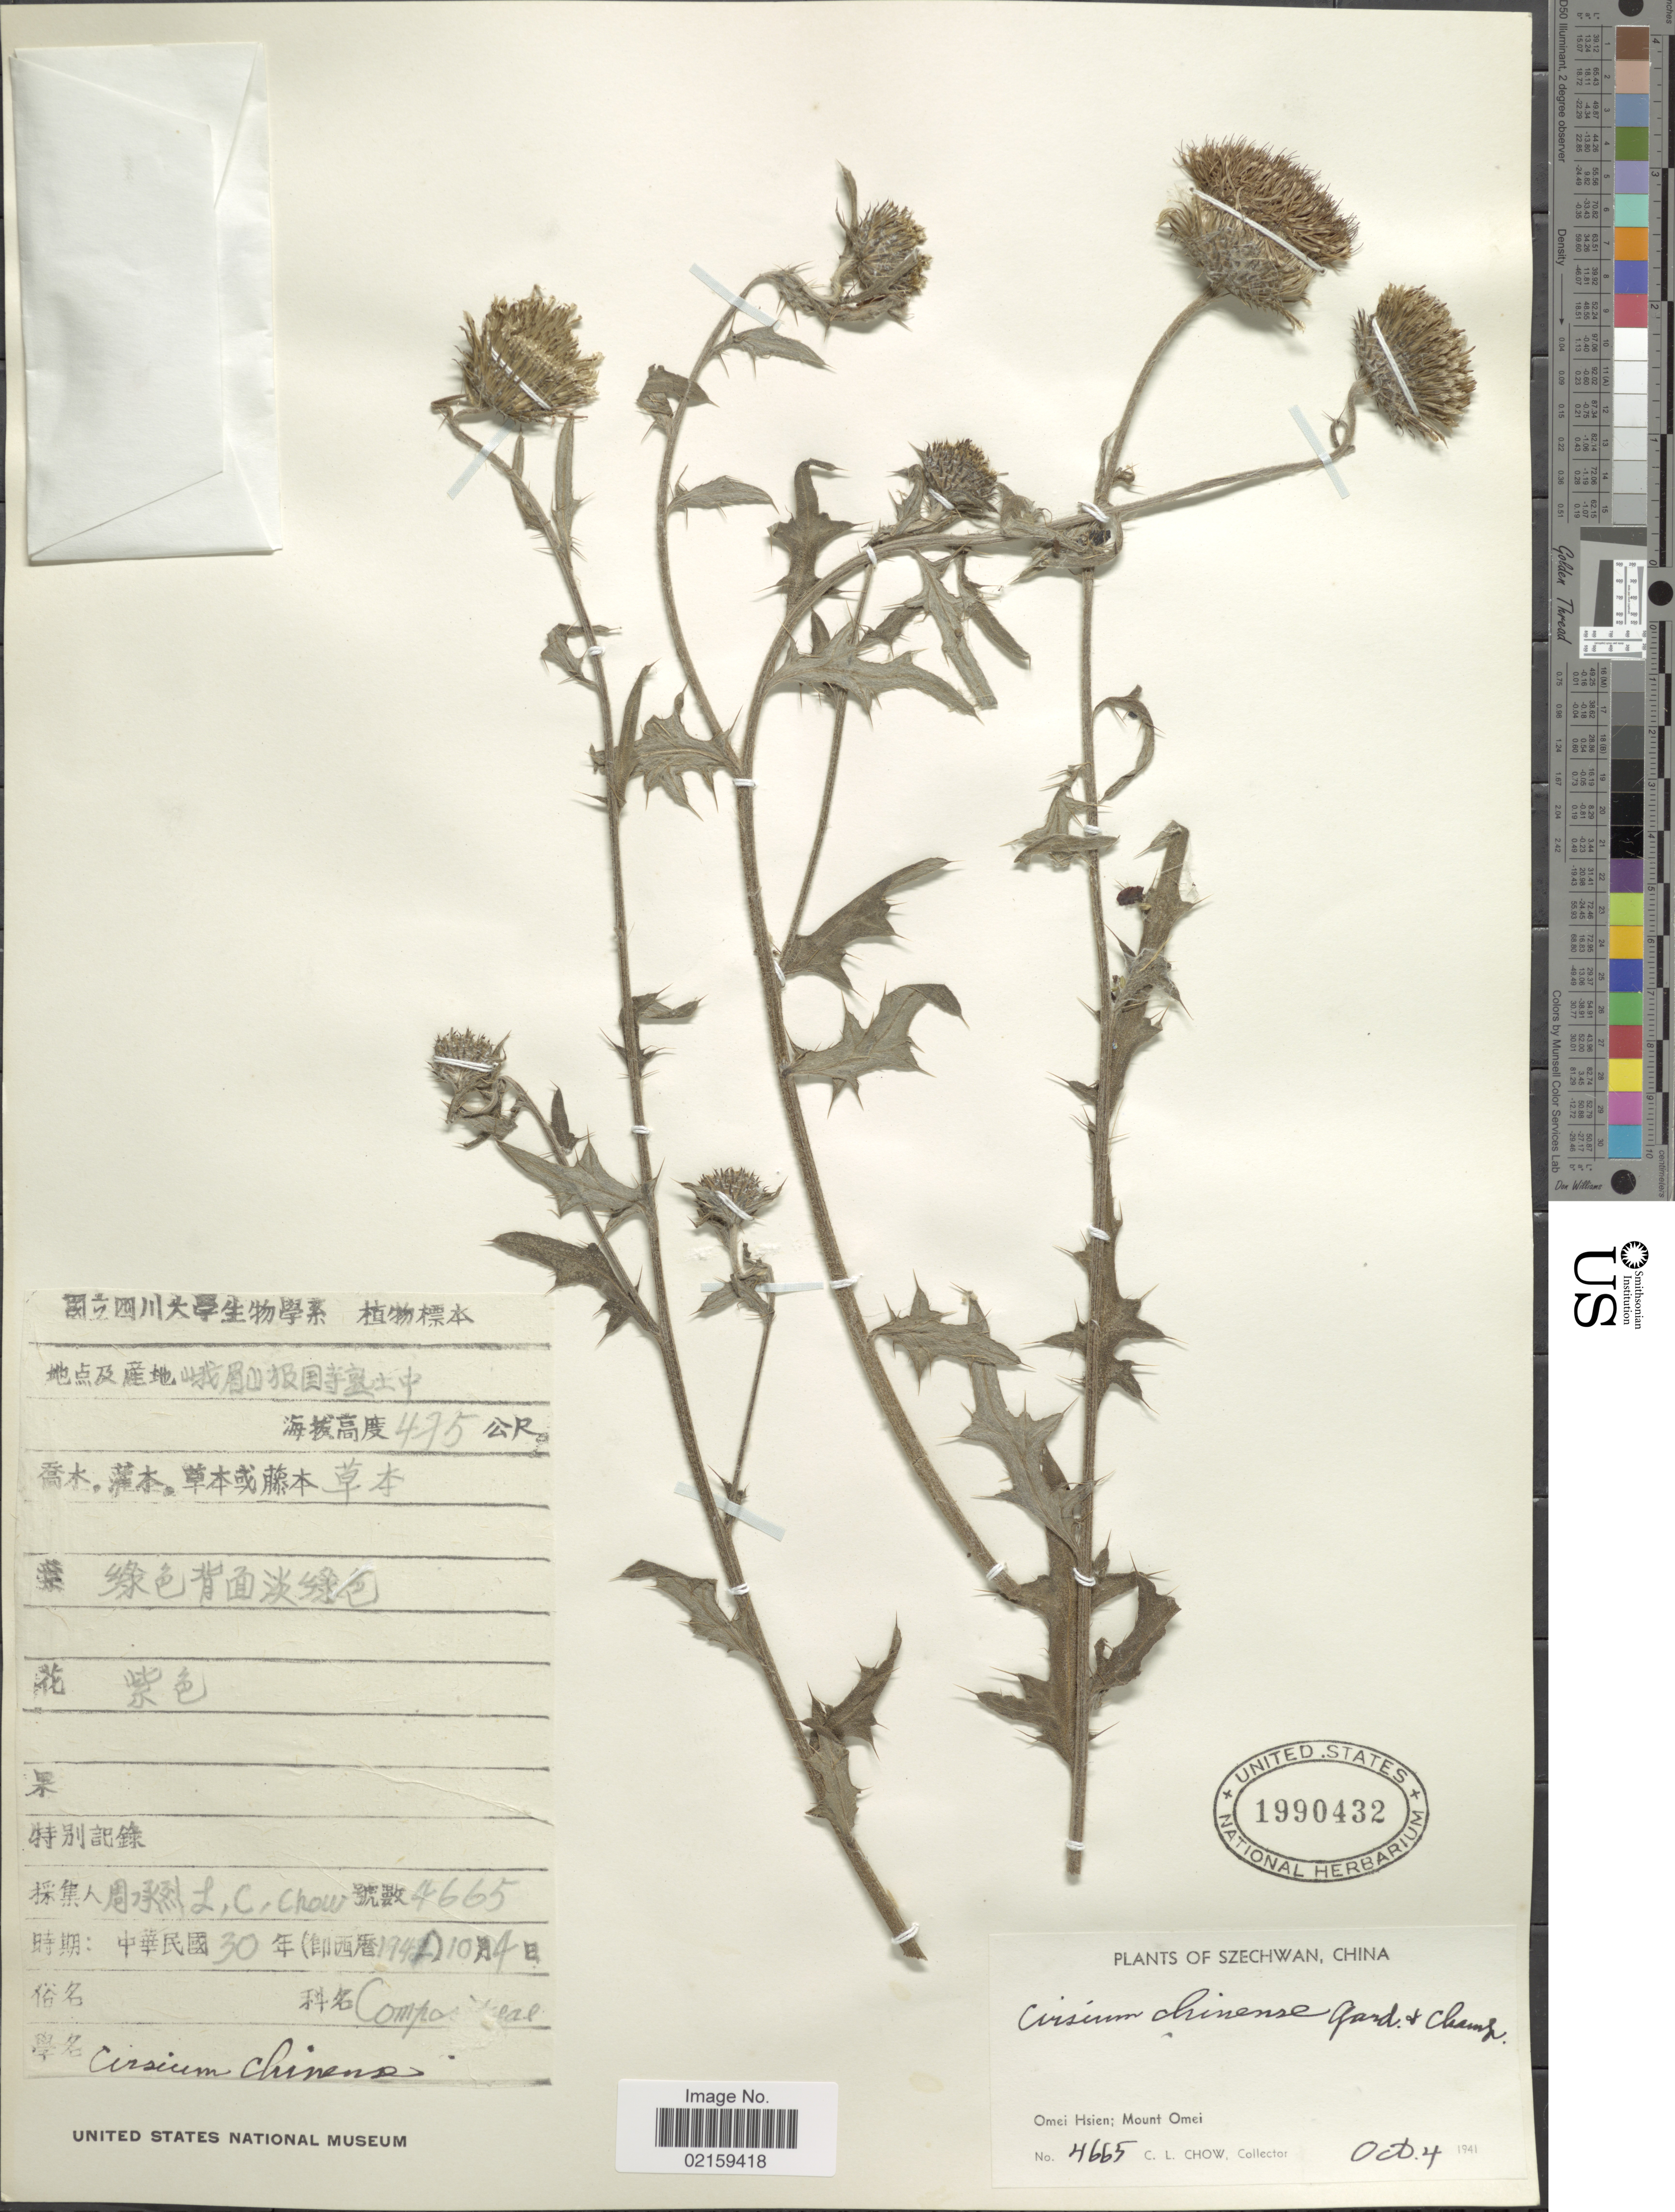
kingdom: Plantae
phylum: Tracheophyta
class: Magnoliopsida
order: Asterales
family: Asteraceae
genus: Cirsium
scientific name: Cirsium lineare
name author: (Thunb.) Sch. Bip.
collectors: C. Chow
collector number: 4665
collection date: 1941-10-04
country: China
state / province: Sichuan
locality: Szechwan, Omei Hsien; Mount Omei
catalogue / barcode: US 1990432